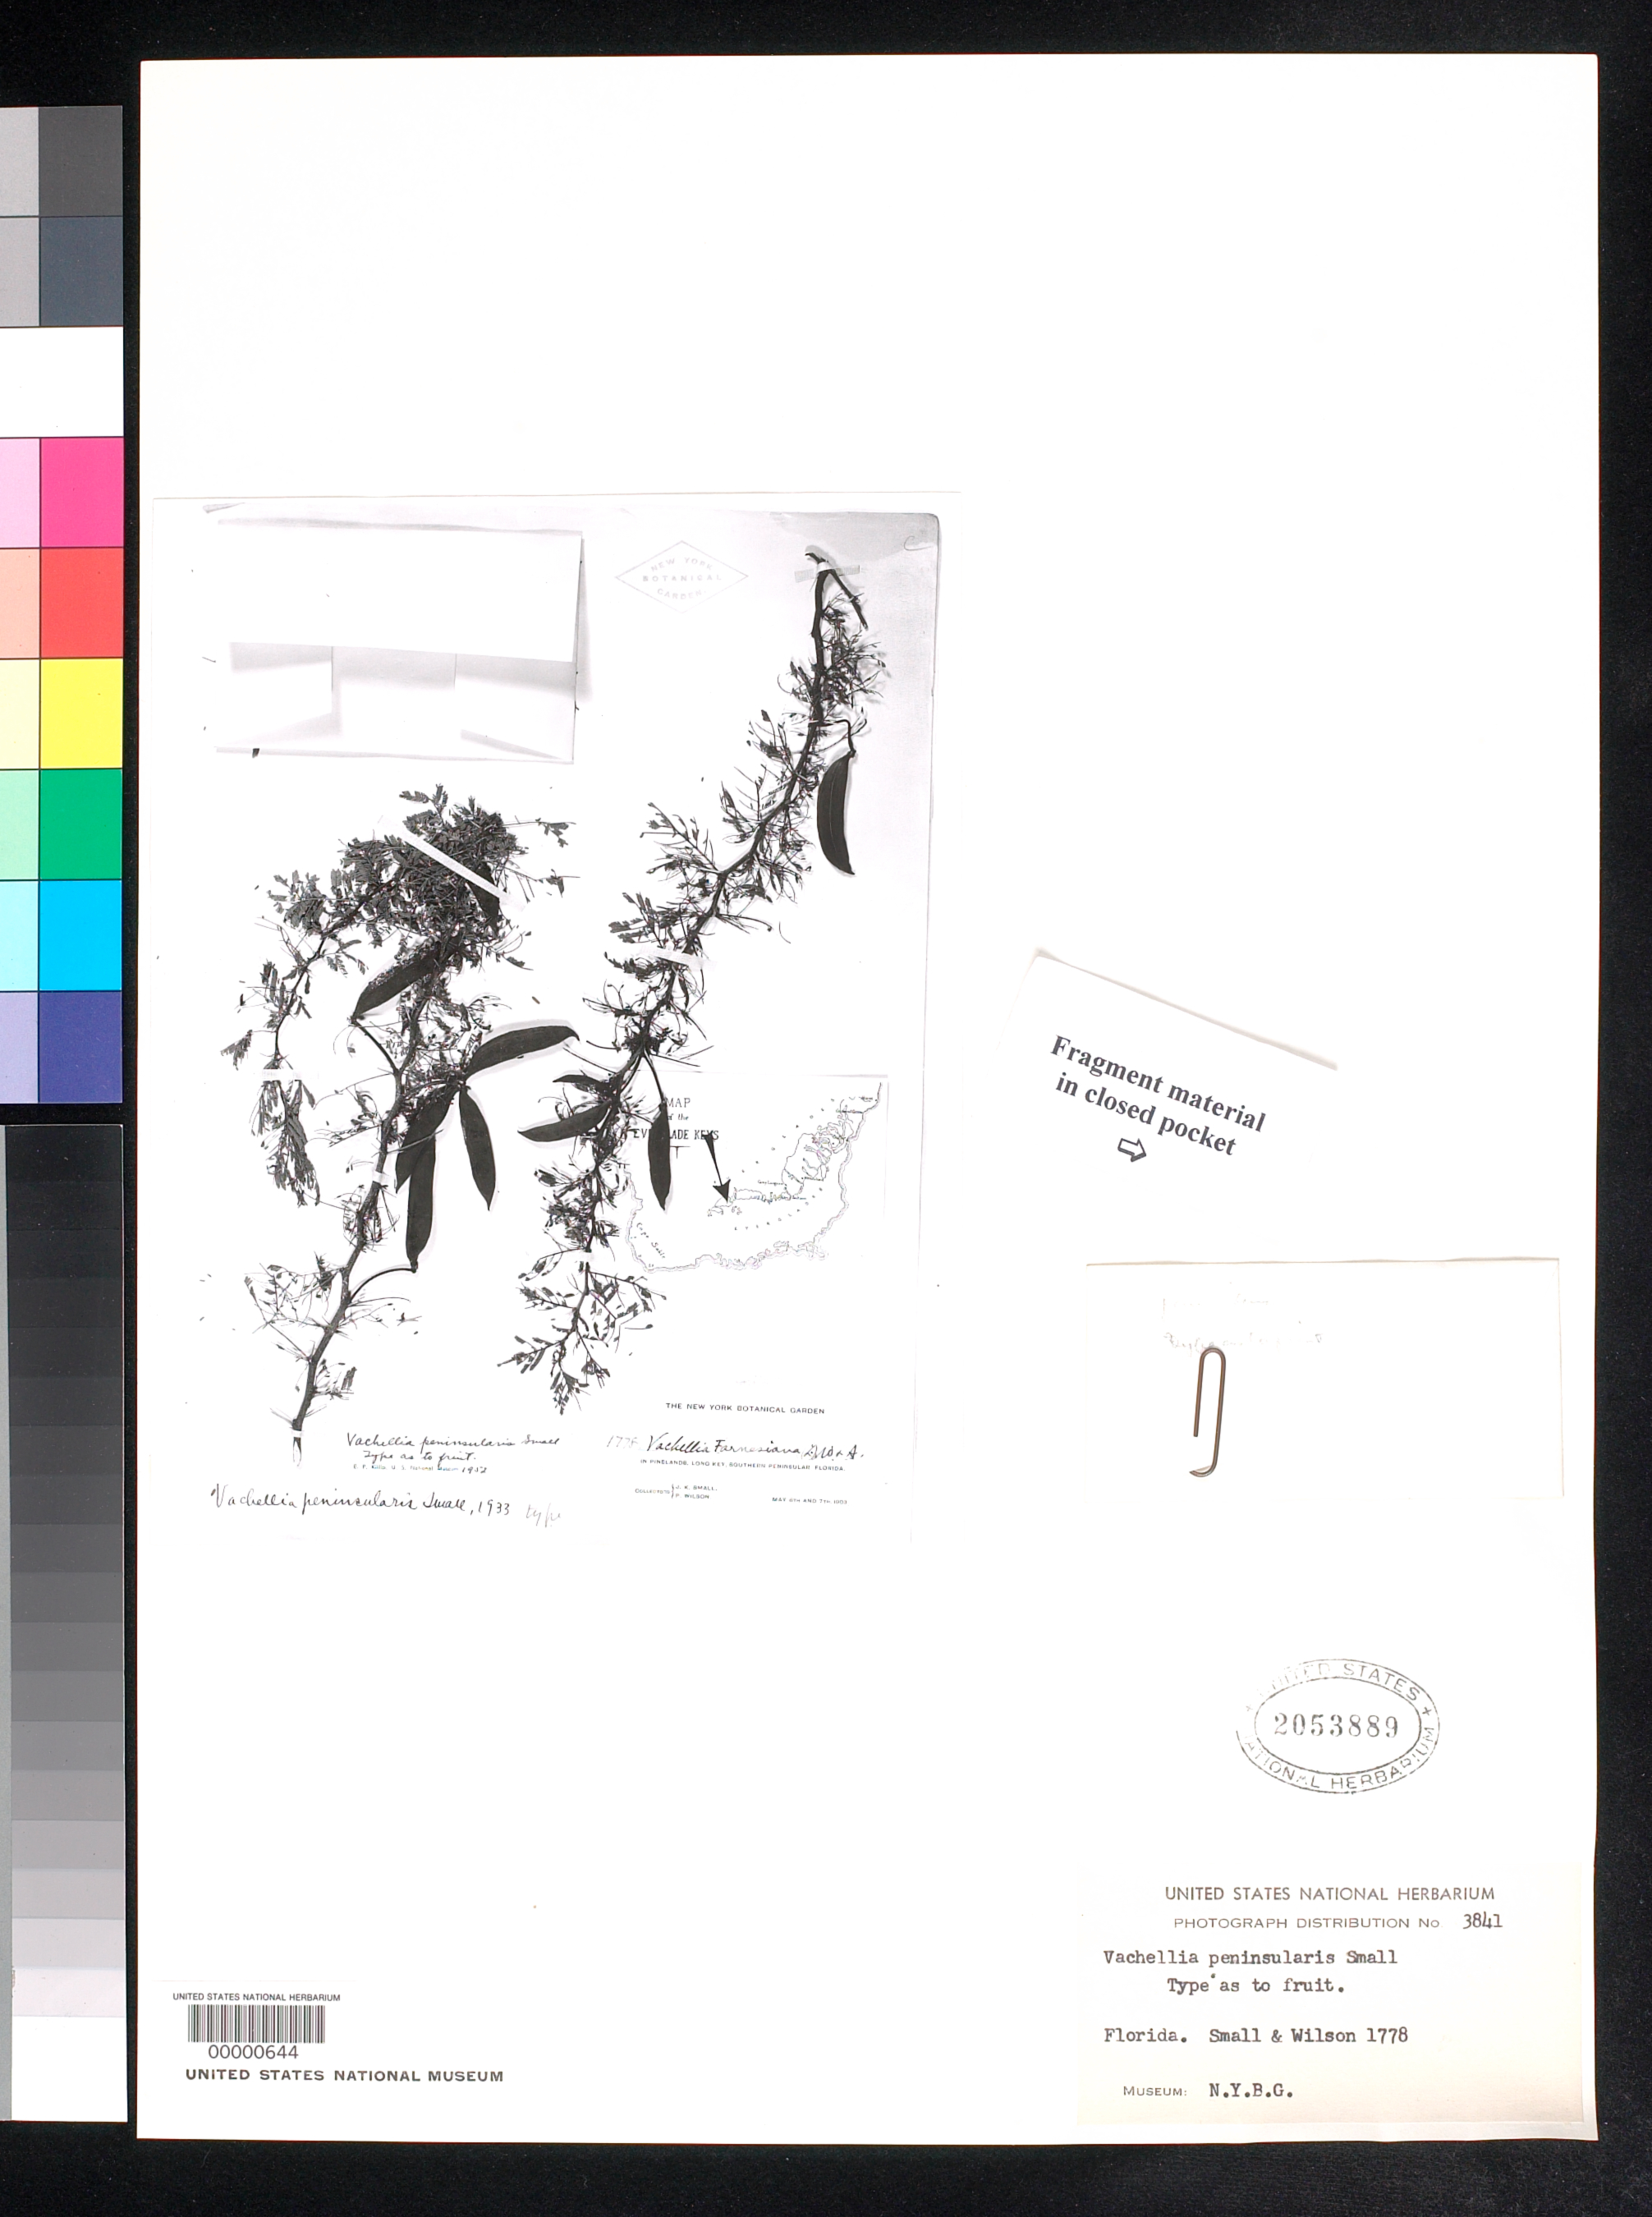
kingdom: Plantae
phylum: Tracheophyta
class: Magnoliopsida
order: Fabales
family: Fabaceae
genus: Vachellia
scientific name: Vachellia peninsularis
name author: Small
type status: Type Fragment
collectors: J. K. Small & J. J. Carter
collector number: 2995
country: United States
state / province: Florida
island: Long (Pine) Key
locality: Everglades.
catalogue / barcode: US 2053889